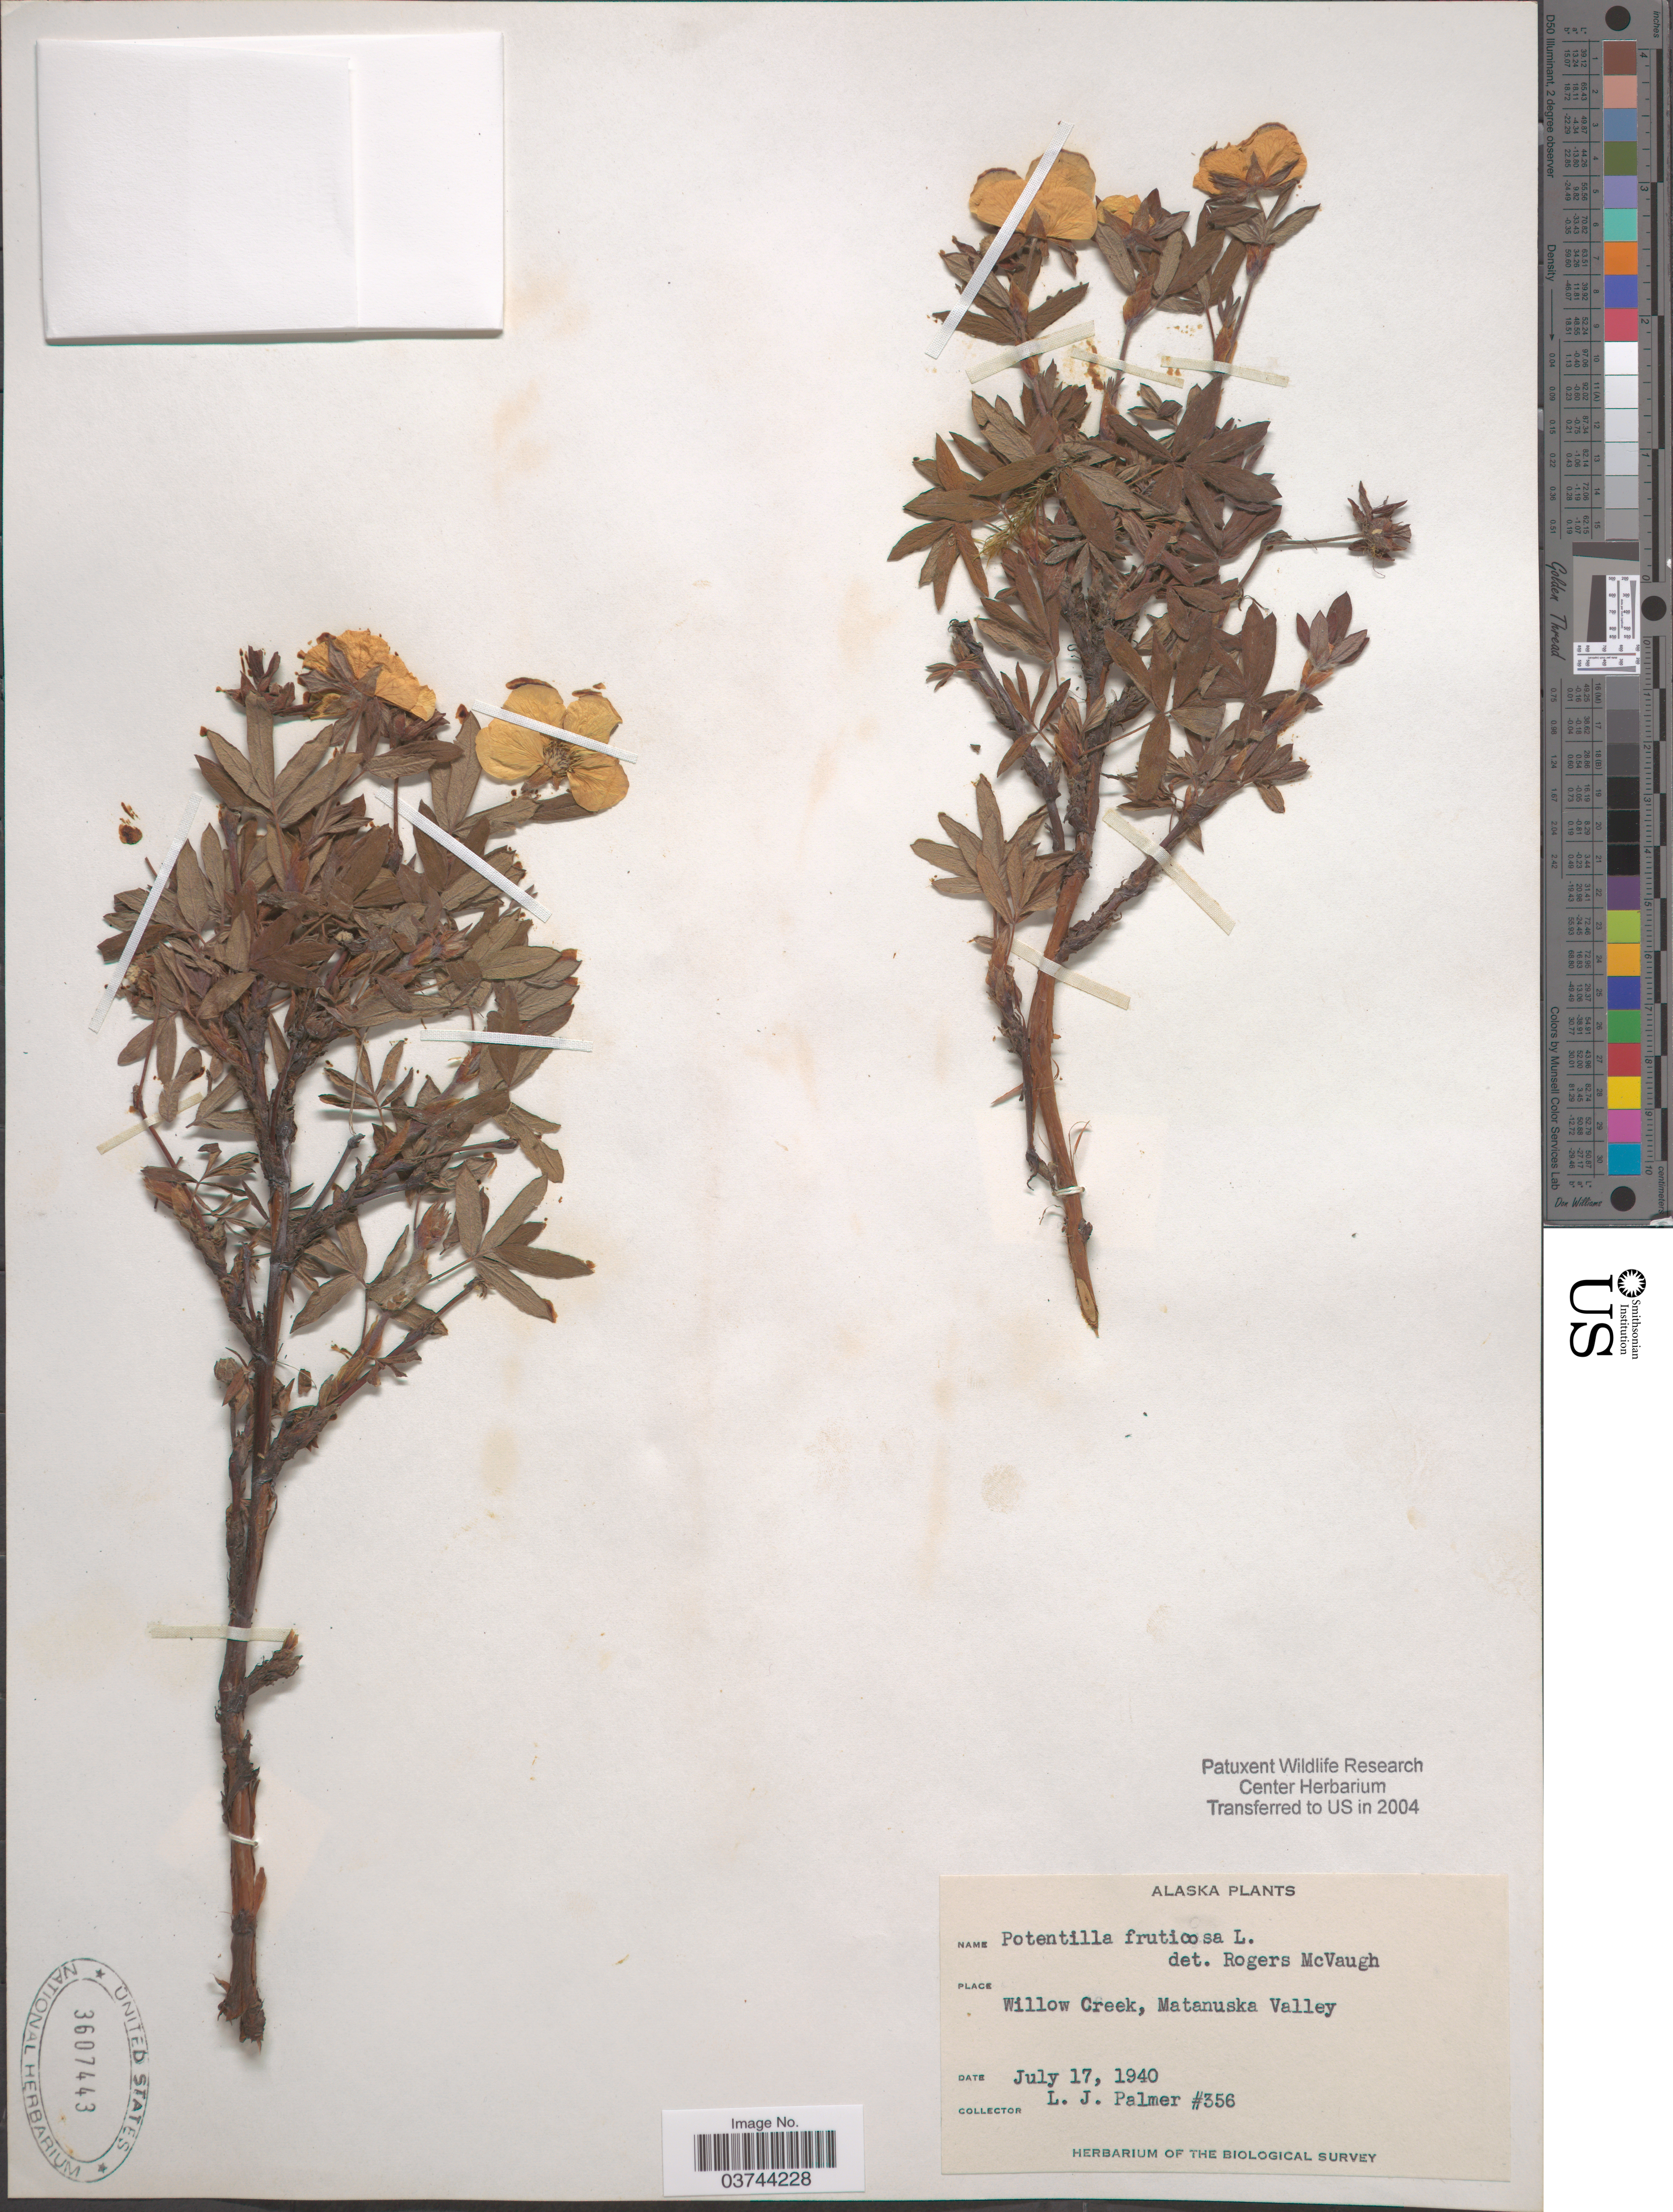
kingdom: Plantae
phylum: Tracheophyta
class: Magnoliopsida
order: Rosales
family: Rosaceae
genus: Dasiphora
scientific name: Dasiphora fruticosa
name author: (L.) Rydb.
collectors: L. J. Palmer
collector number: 356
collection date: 1940-07-17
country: United States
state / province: Alaska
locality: Willow Creek, Matanuska Valley.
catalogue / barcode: US 3607443